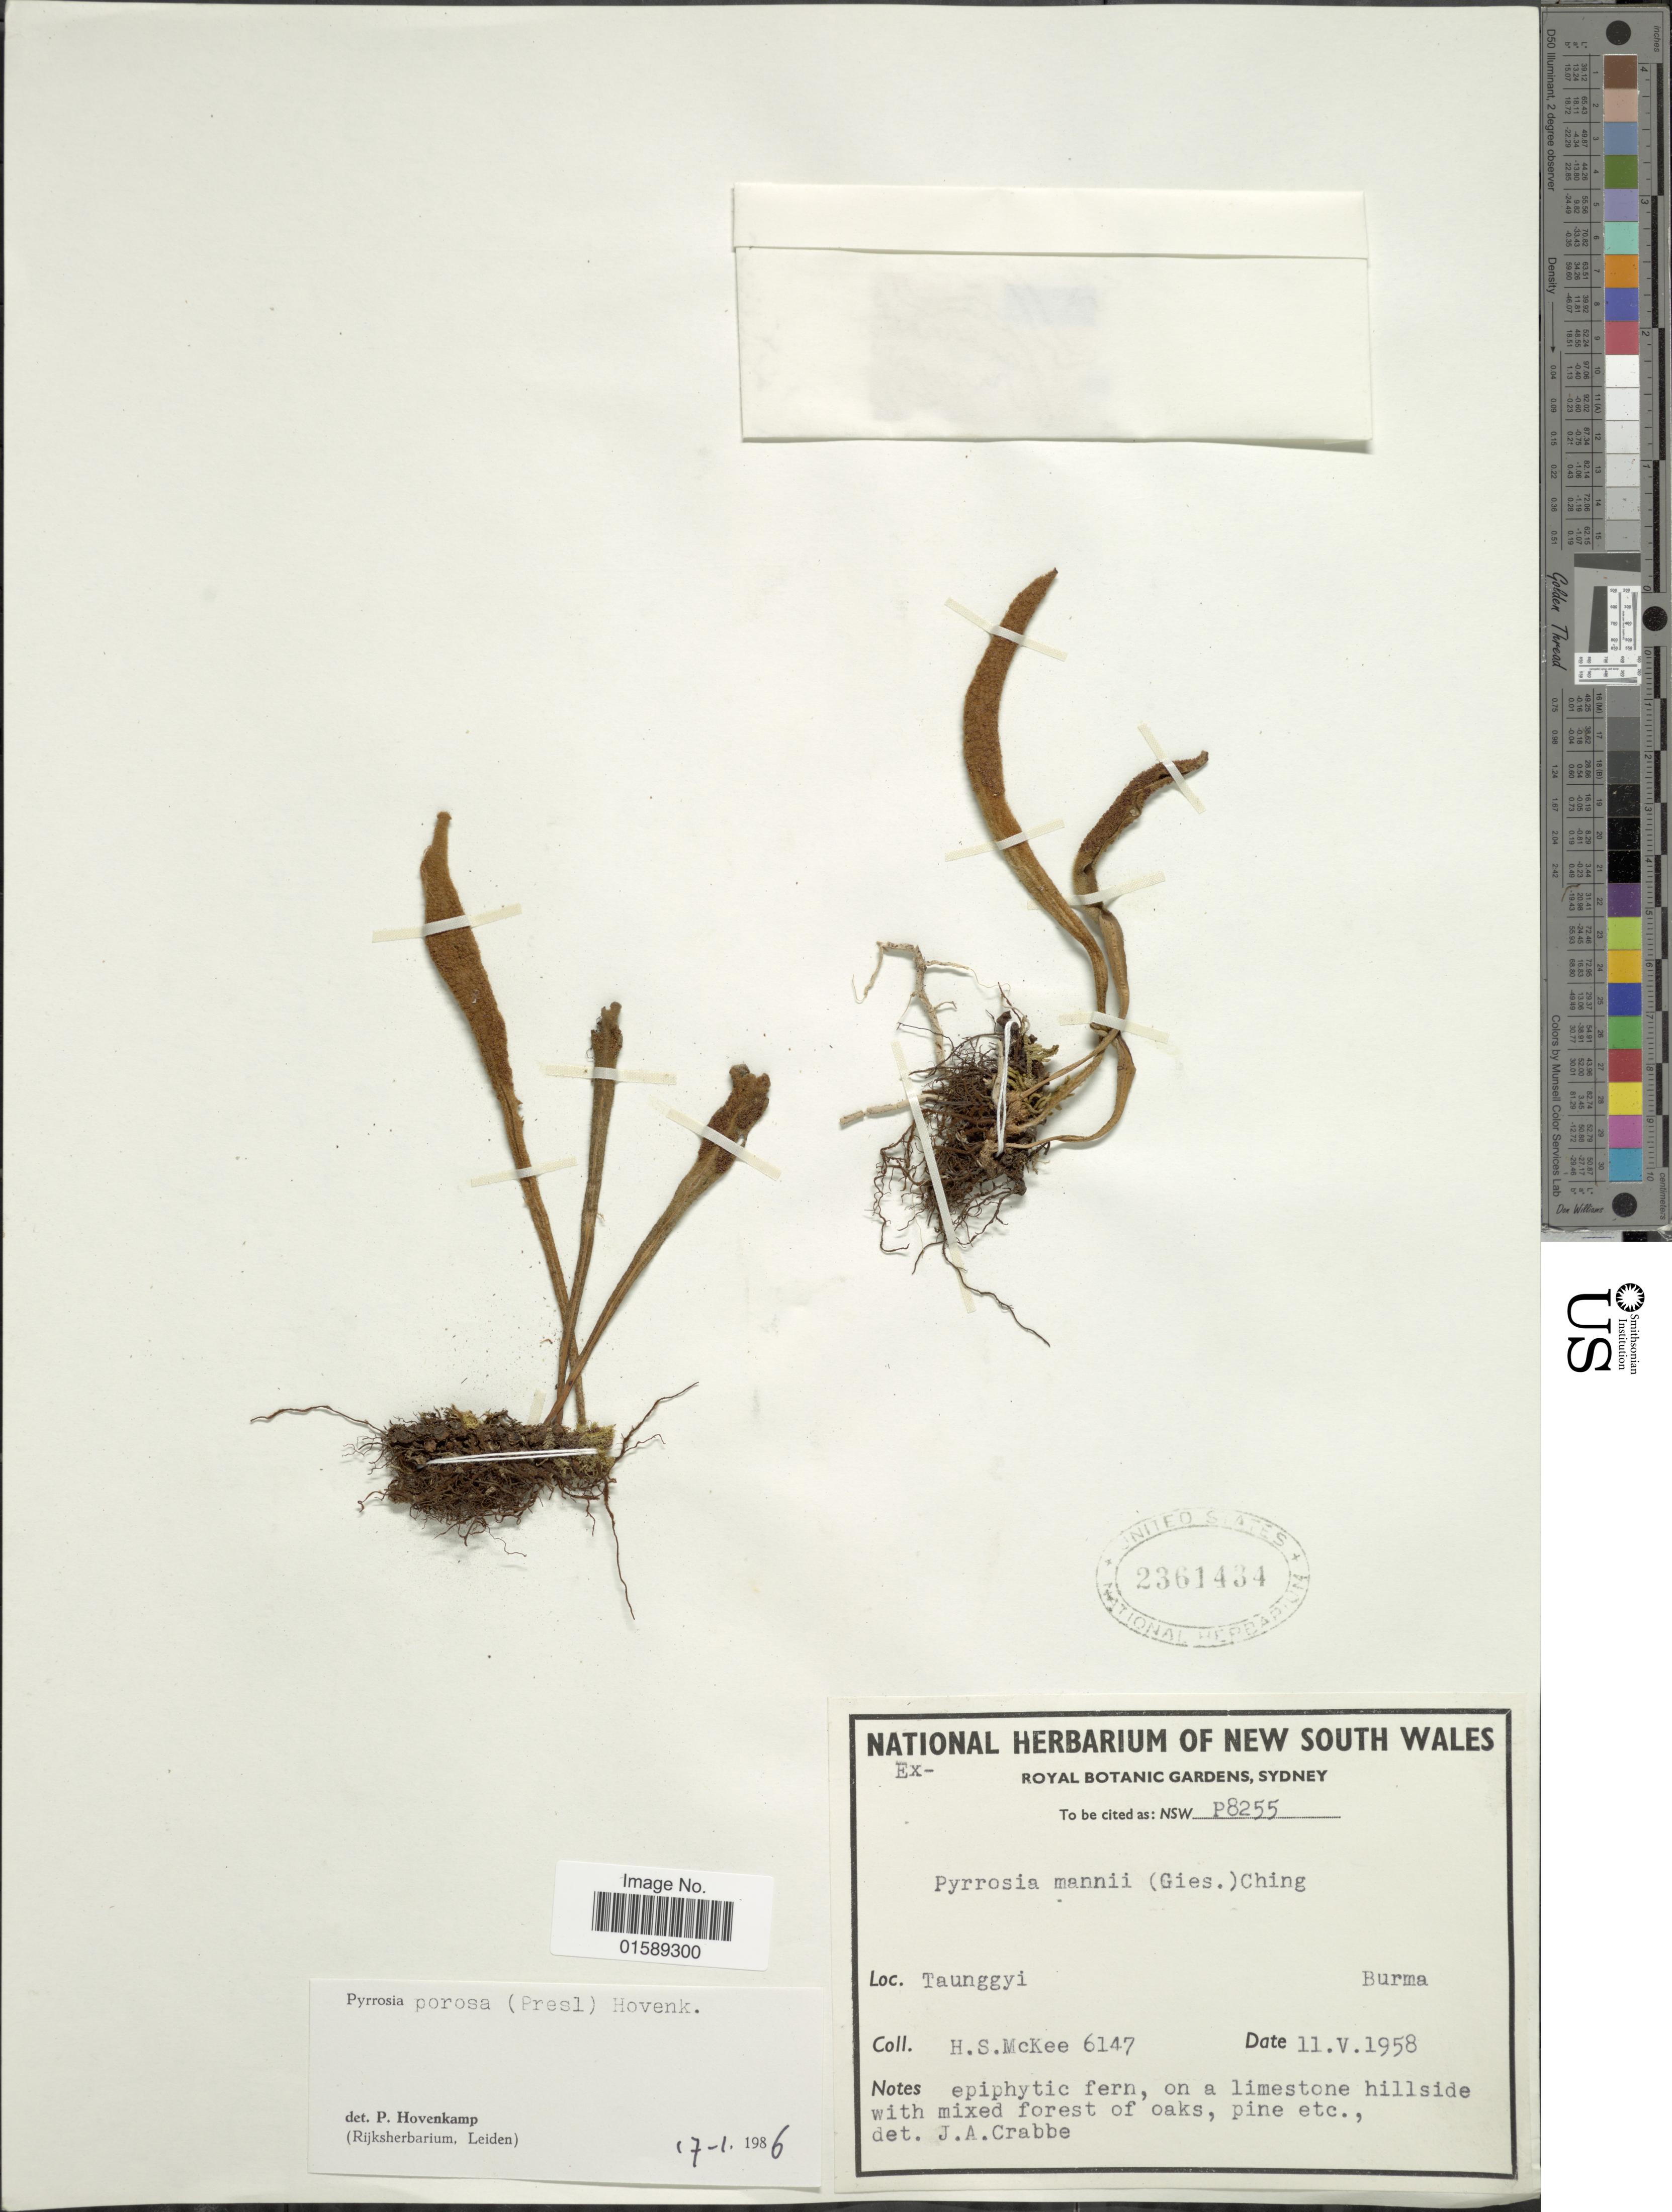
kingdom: Plantae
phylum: Tracheophyta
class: Polypodiopsida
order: Polypodiales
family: Polypodiaceae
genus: Pyrrosia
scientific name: Pyrrosia porosa var. porosa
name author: (C. Presl) Hovenkamp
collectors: H. S. McKee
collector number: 6147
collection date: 1958-05-11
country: Myanmar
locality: Taunggyi., Burma.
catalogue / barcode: US 2361434